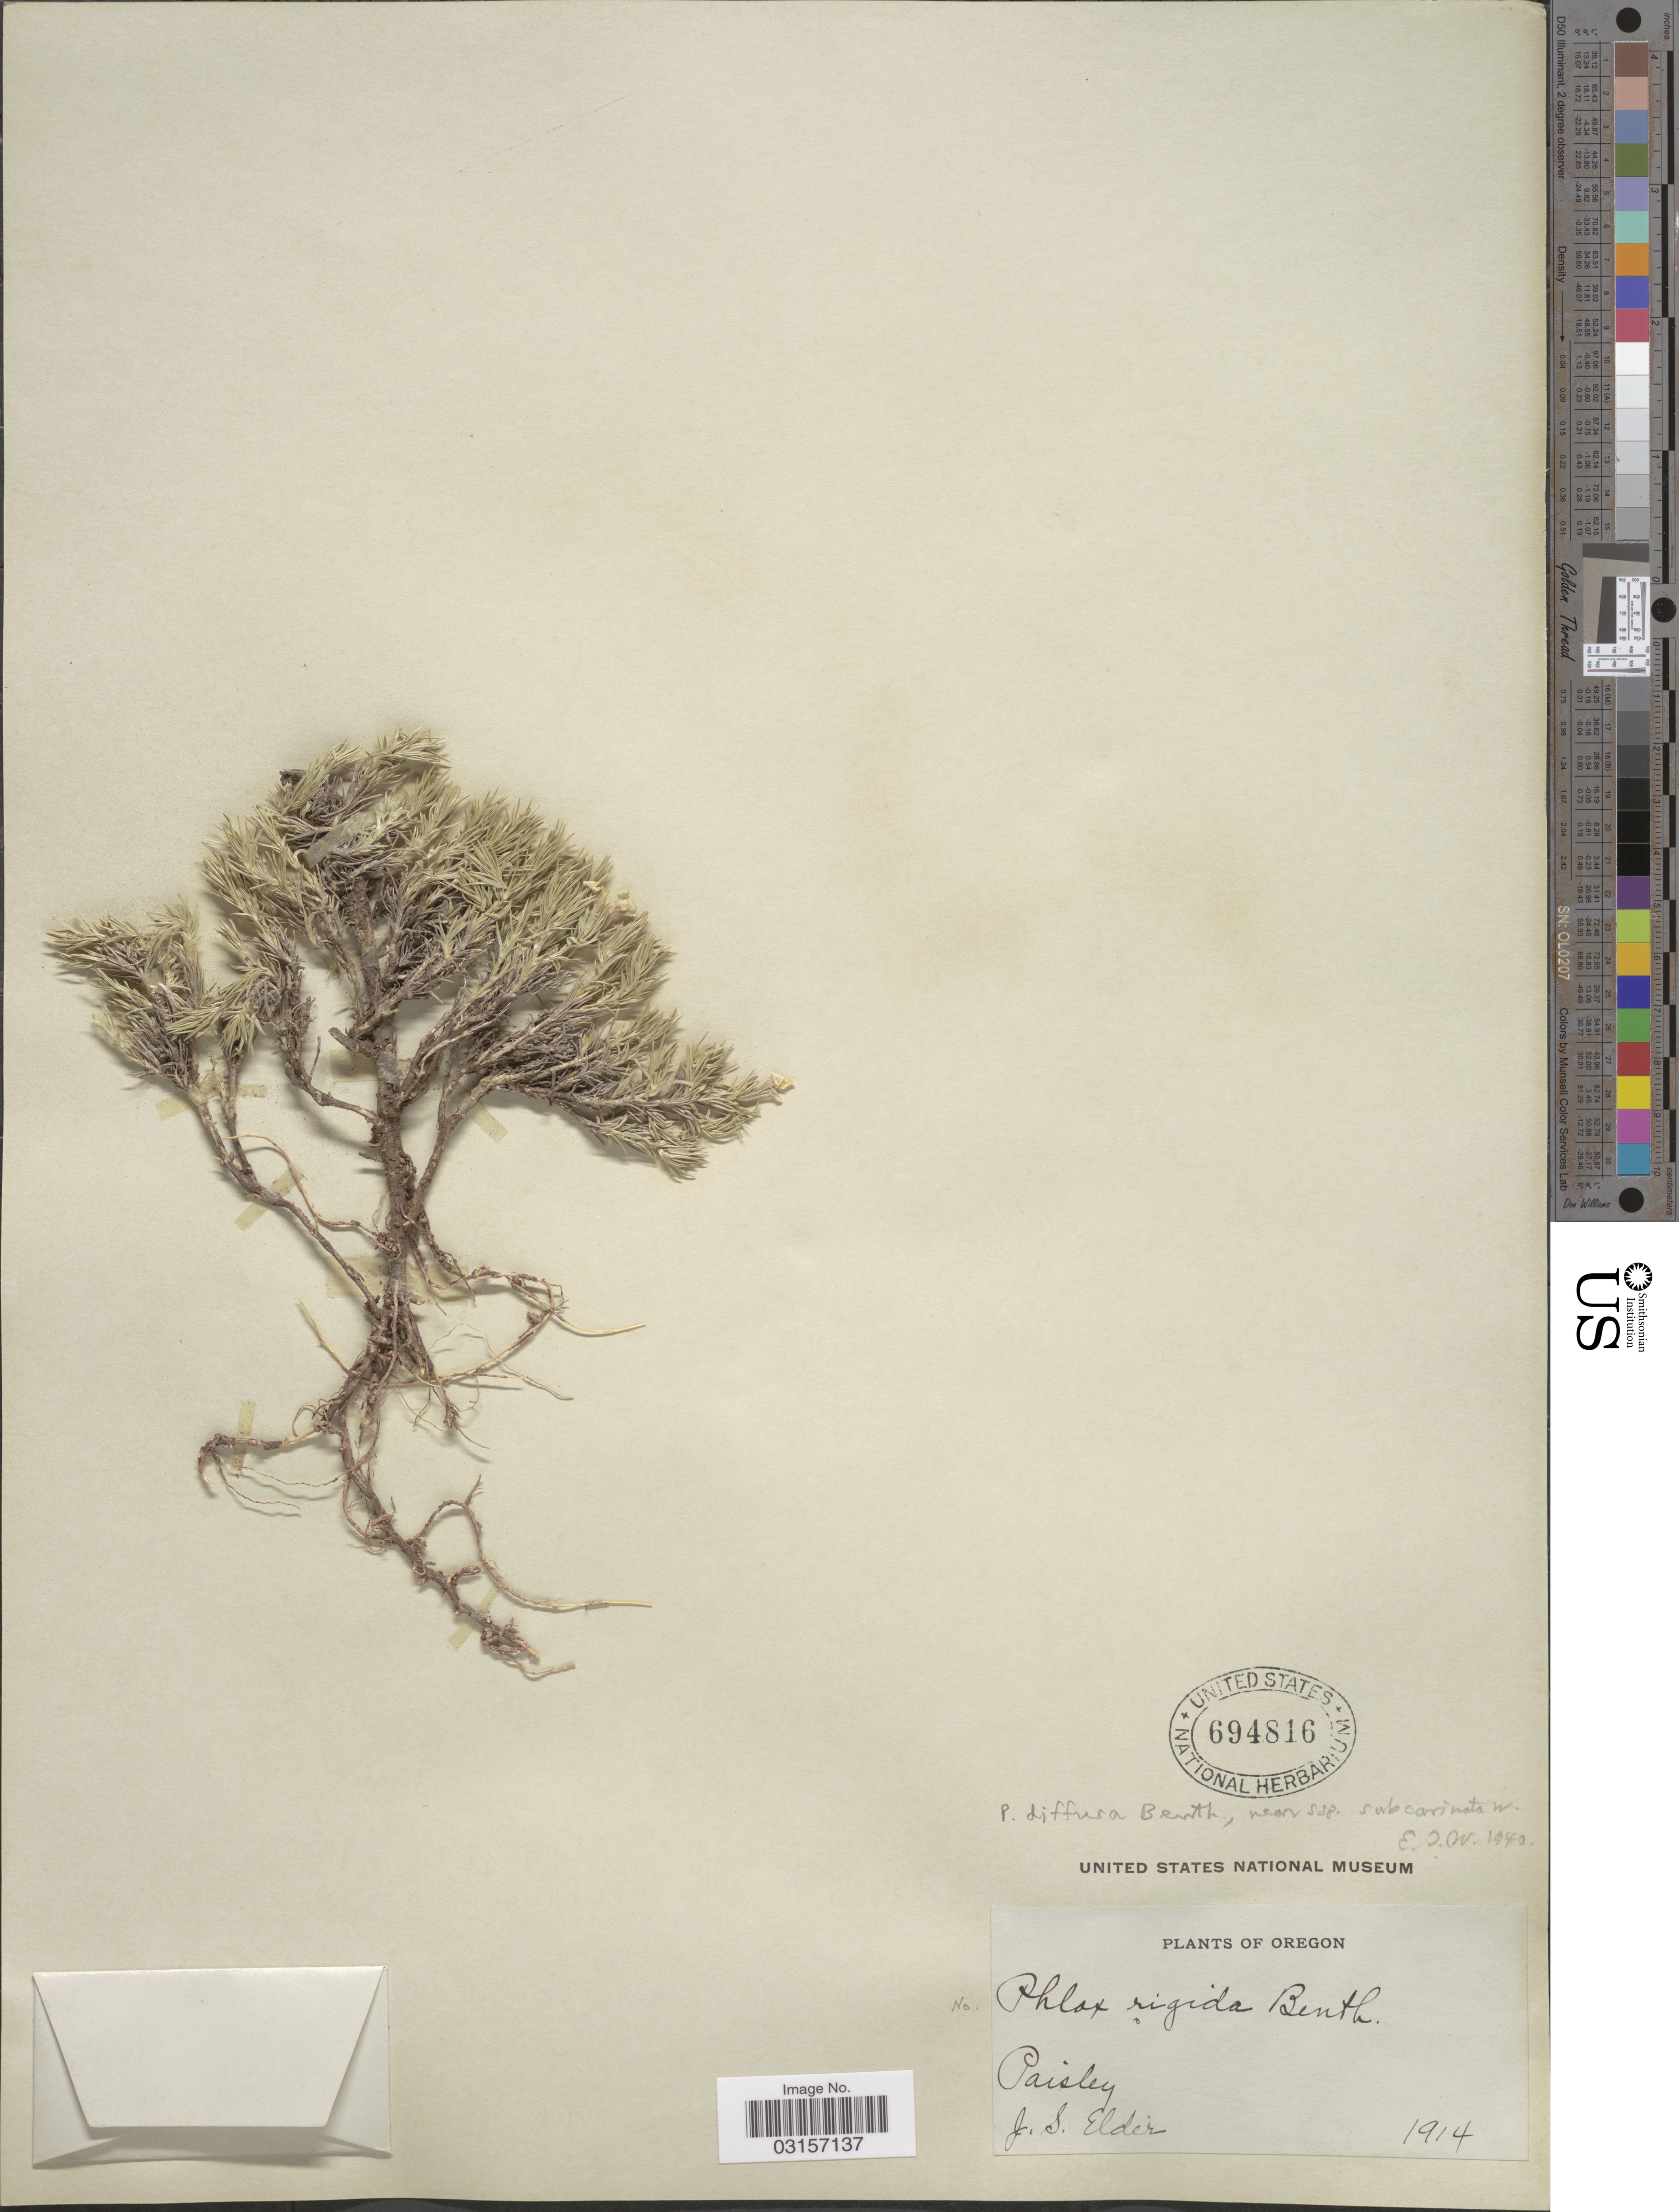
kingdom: Plantae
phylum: Tracheophyta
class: Magnoliopsida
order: Ericales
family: Polemoniaceae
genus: Phlox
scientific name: Phlox caespitosa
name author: Nutt.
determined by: Mayfield, M. H.; Ferguson, C. J.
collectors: J. Elder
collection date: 1914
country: United States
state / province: Oregon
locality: Paisley.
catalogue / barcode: US 694816